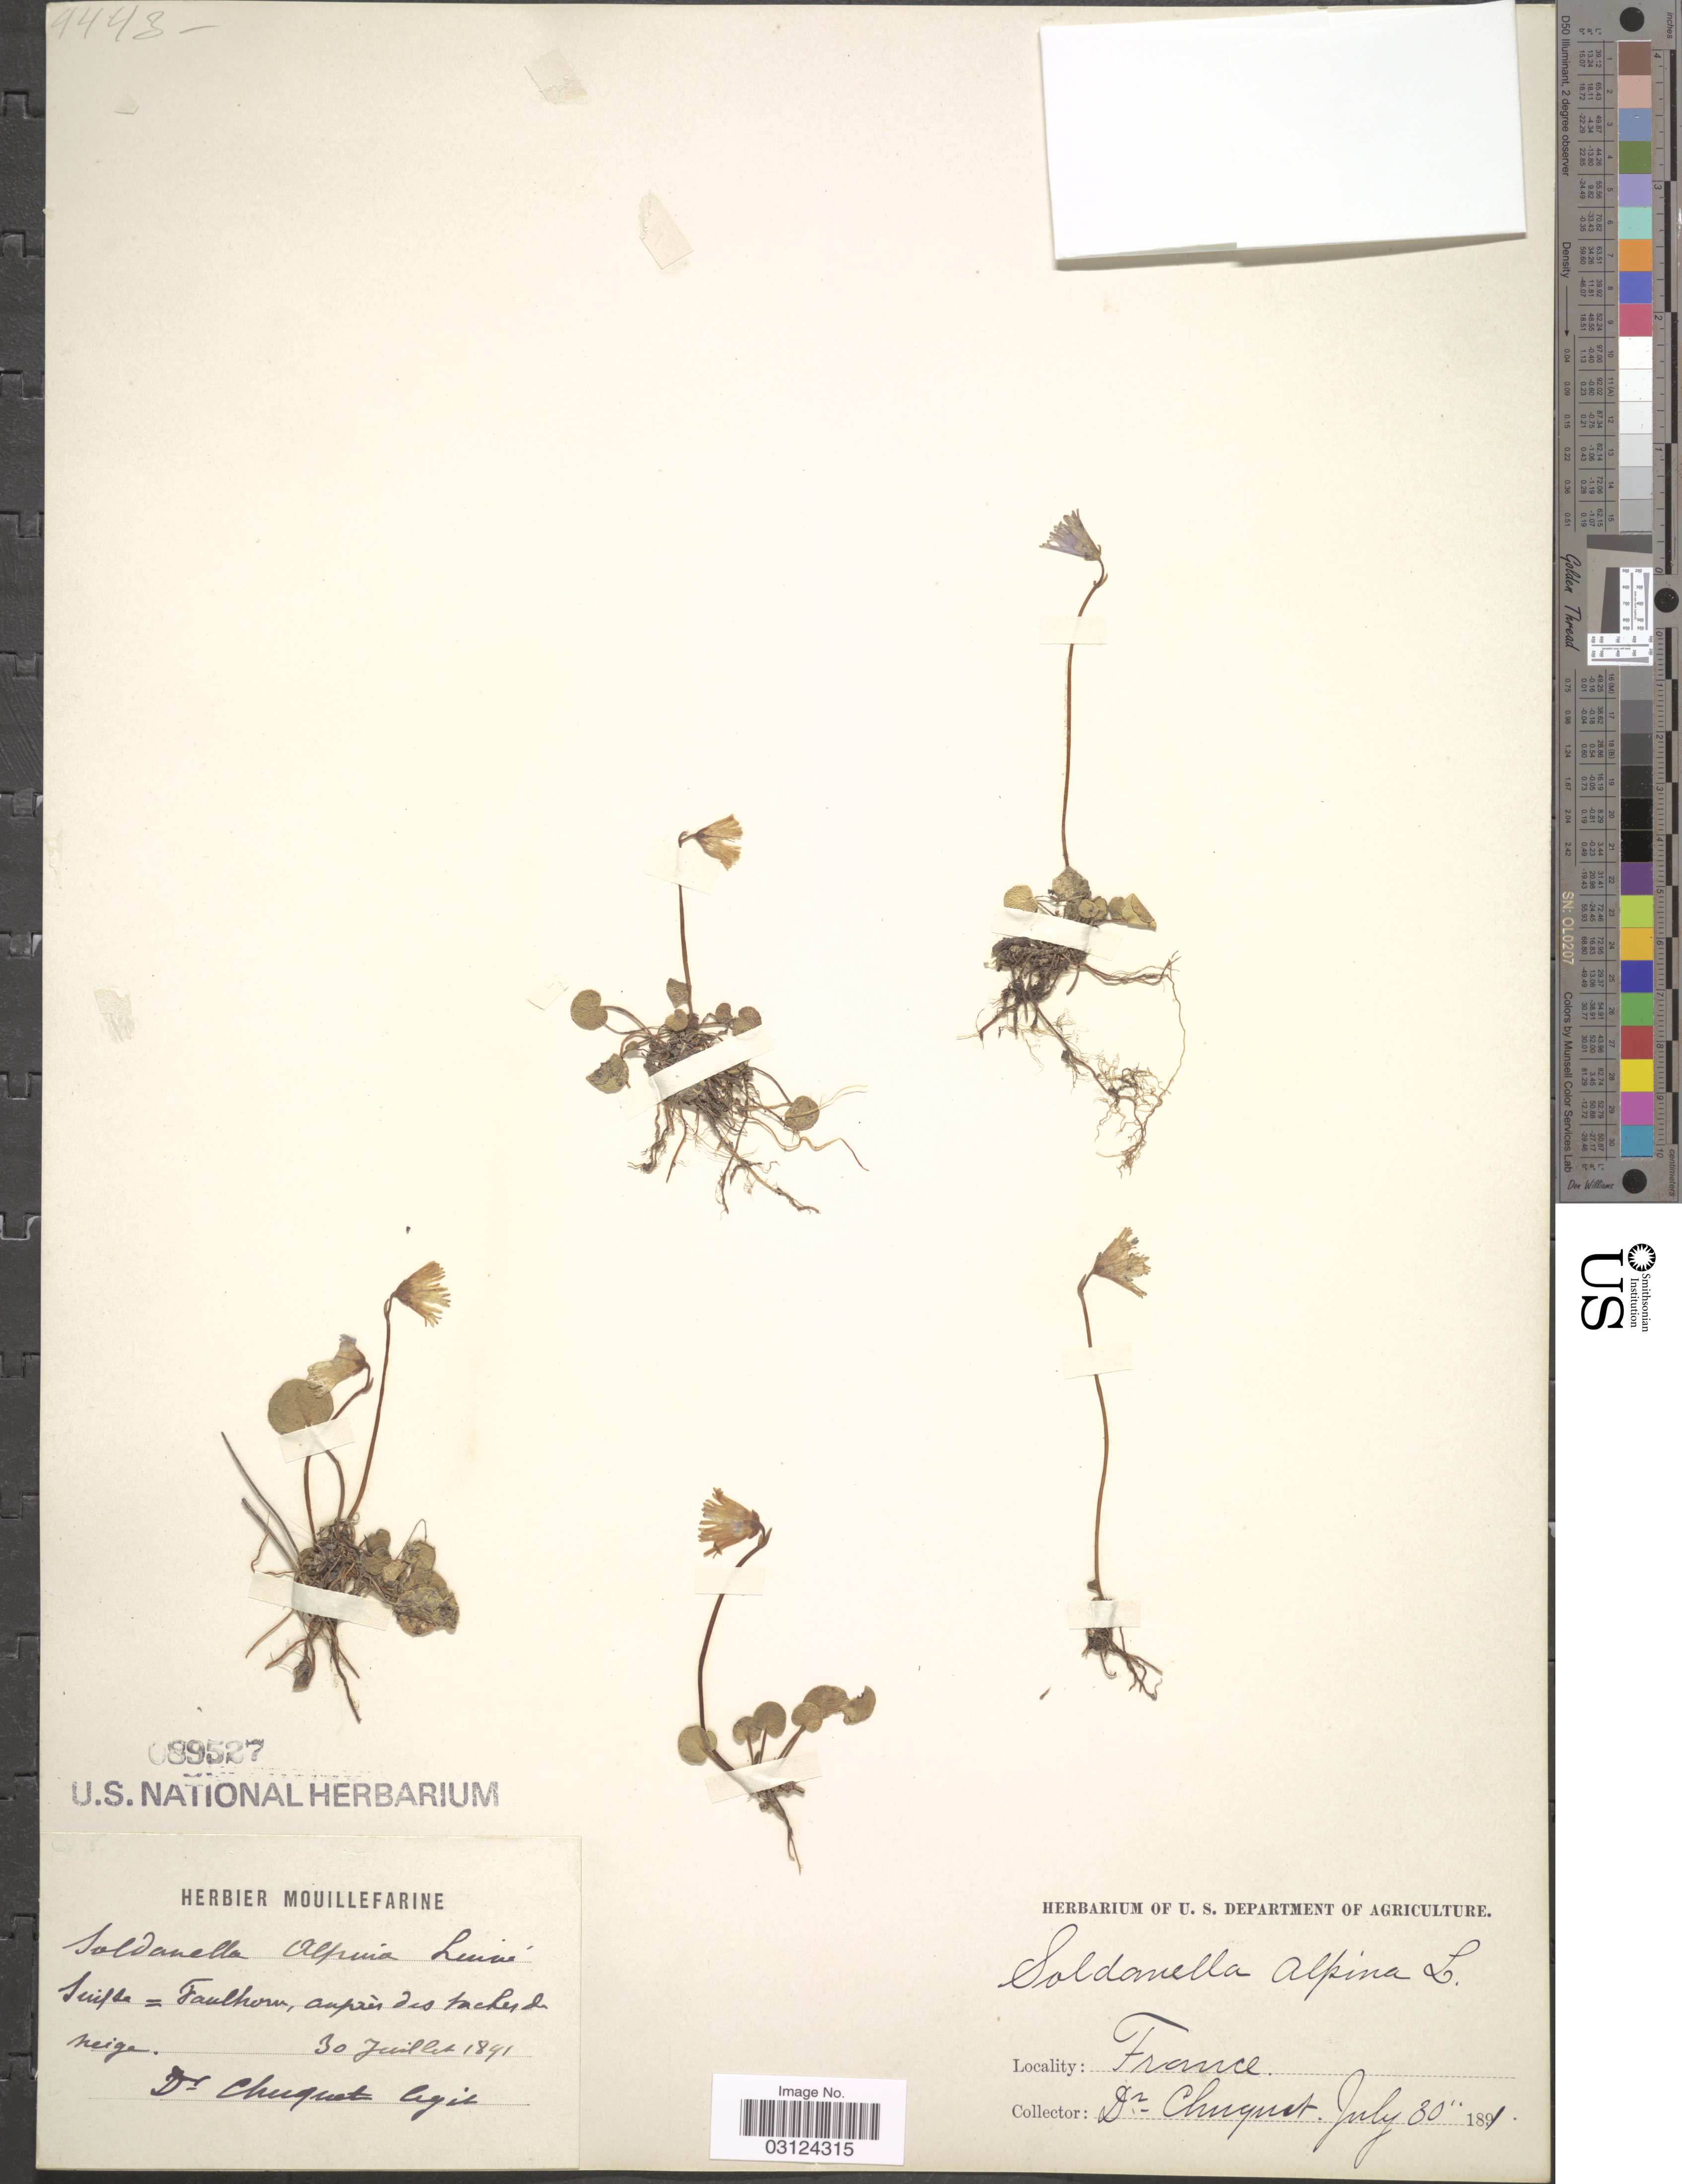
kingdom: Plantae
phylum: Tracheophyta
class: Magnoliopsida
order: Ericales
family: Primulaceae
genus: Soldanella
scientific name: Soldanella alpina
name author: L.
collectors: Chuquet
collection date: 1891-07-30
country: Switzerland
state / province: Bern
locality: Suisse = Faulhorn.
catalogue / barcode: US 89527